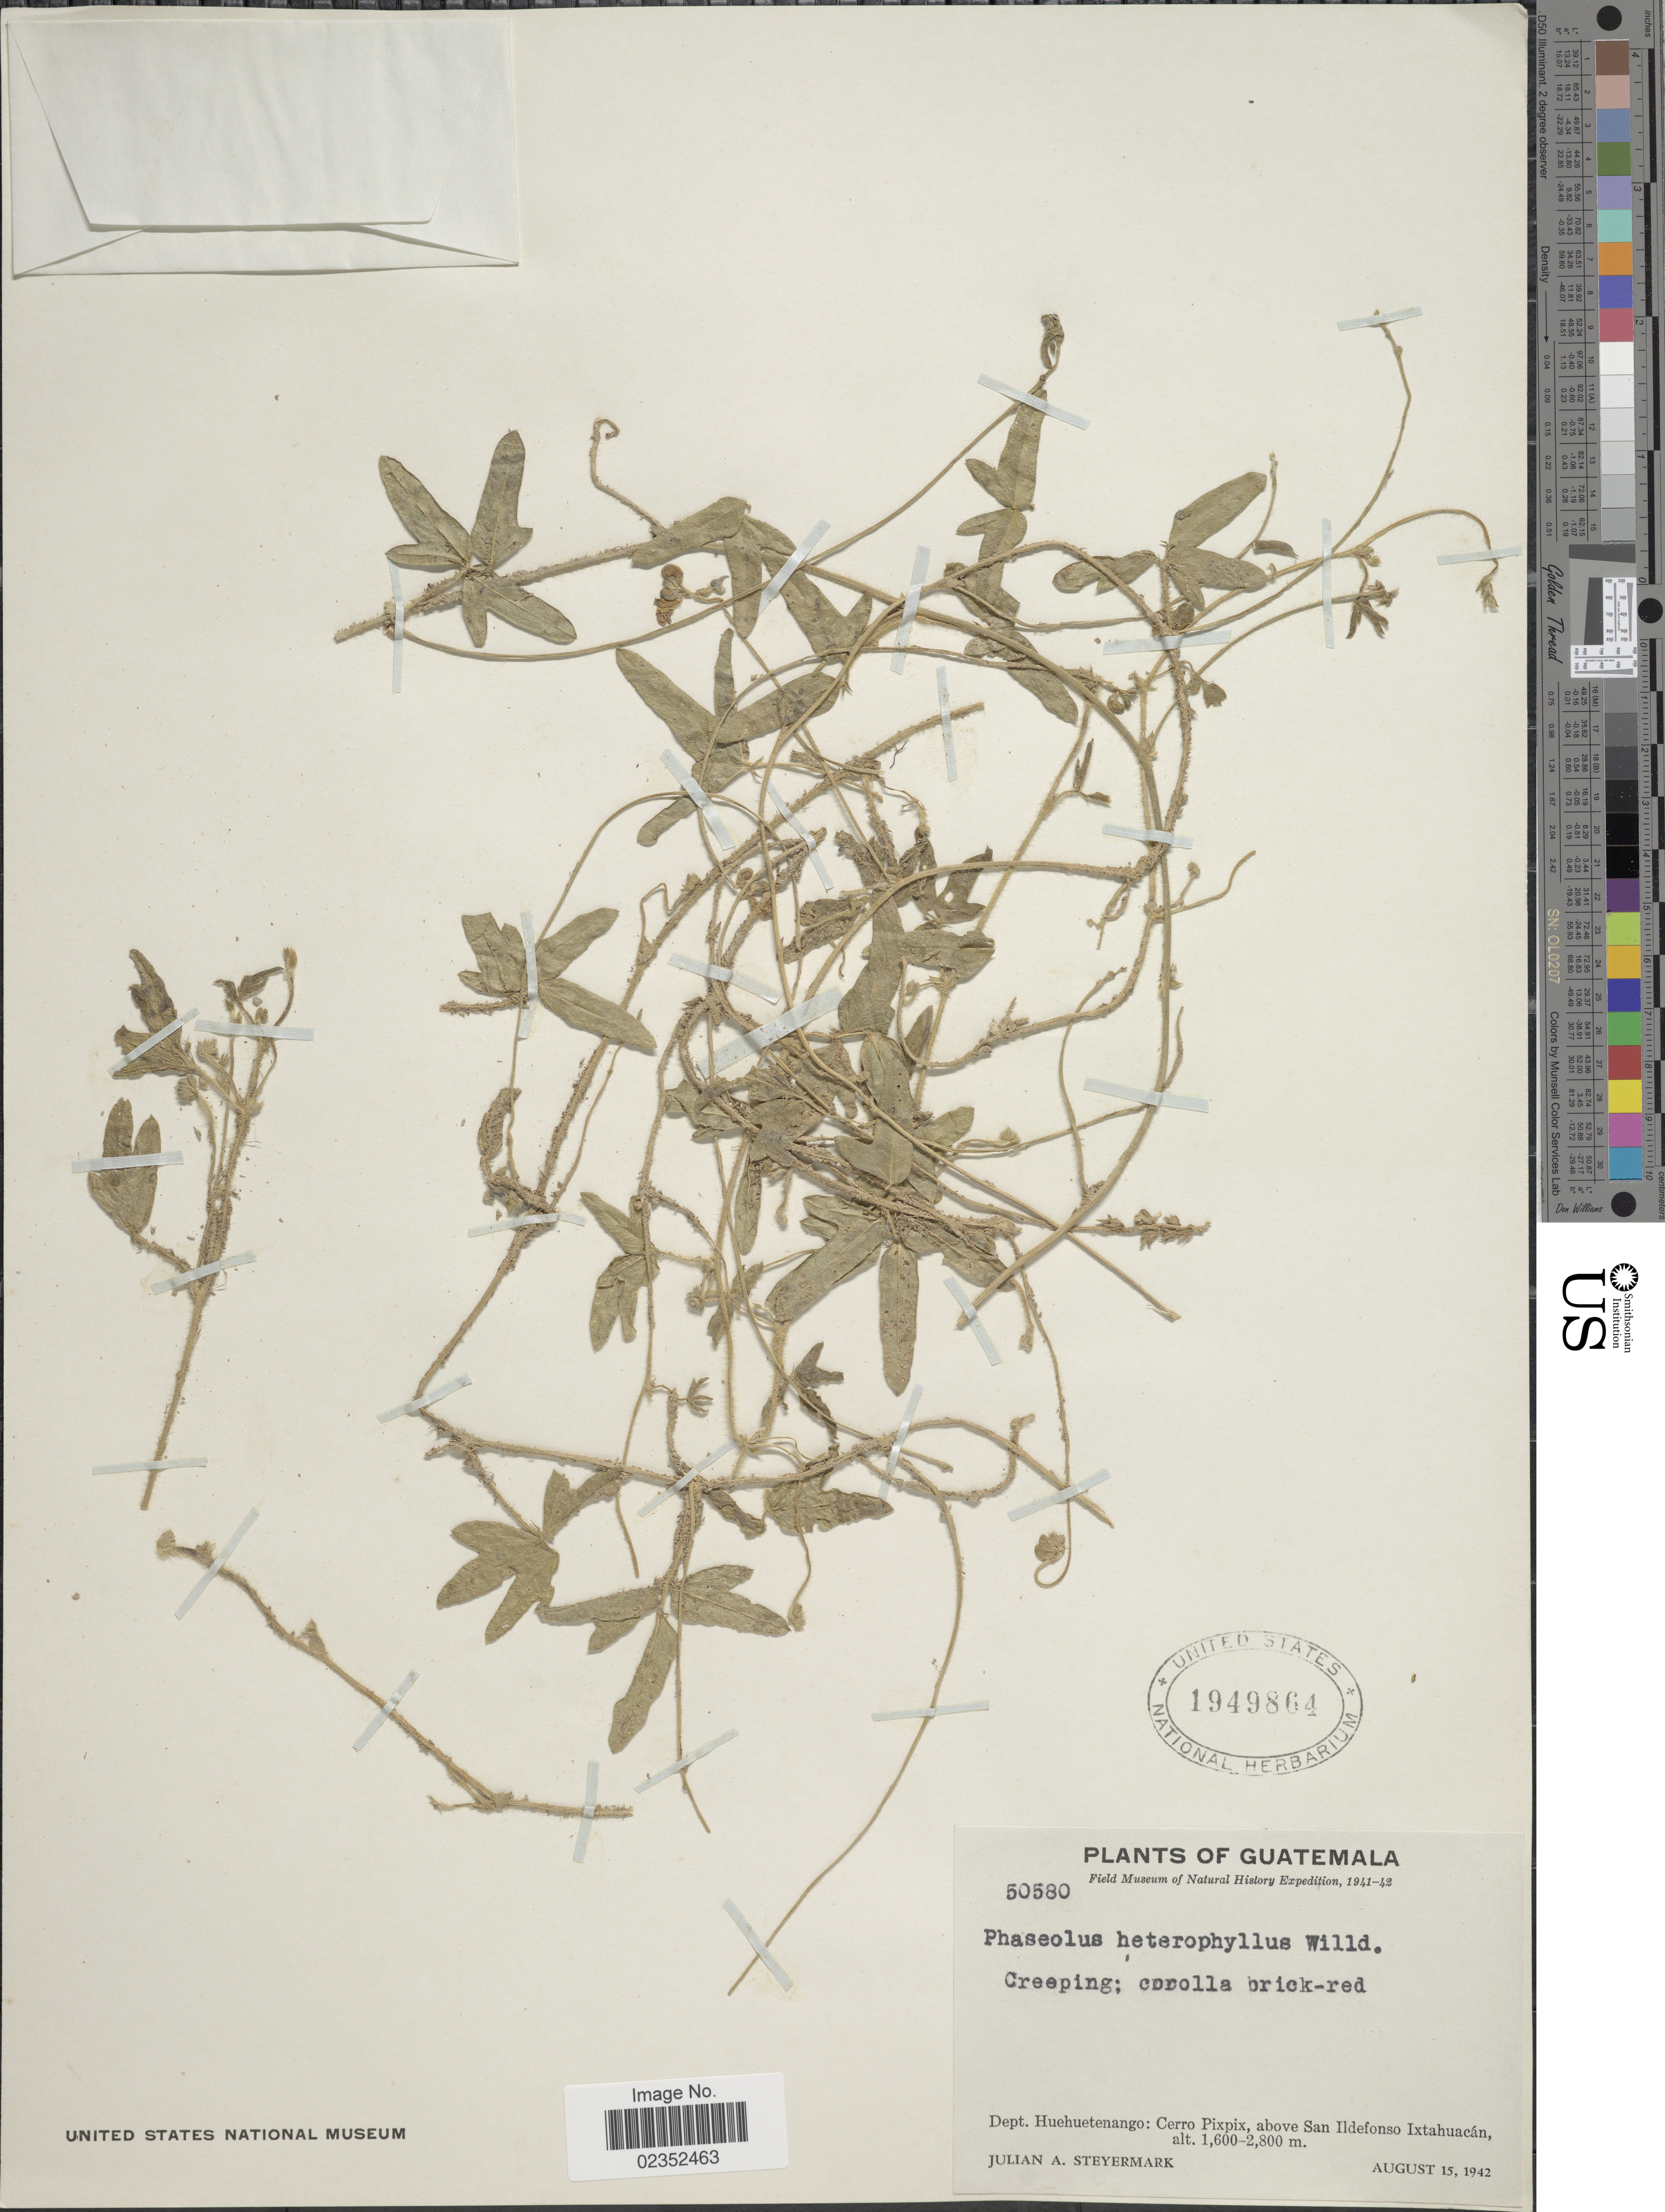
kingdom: Plantae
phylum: Tracheophyta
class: Magnoliopsida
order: Fabales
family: Fabaceae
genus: Macroptilium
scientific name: Macroptilium gibbosifolium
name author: (Ortega) A. Delgado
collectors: J. Steyermark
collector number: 50580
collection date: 1942-08-15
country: Guatemala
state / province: Huehuetenango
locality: Cerro Pixpix, above San Ildefonso Ixtahuacan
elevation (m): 1600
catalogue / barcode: US 1949864